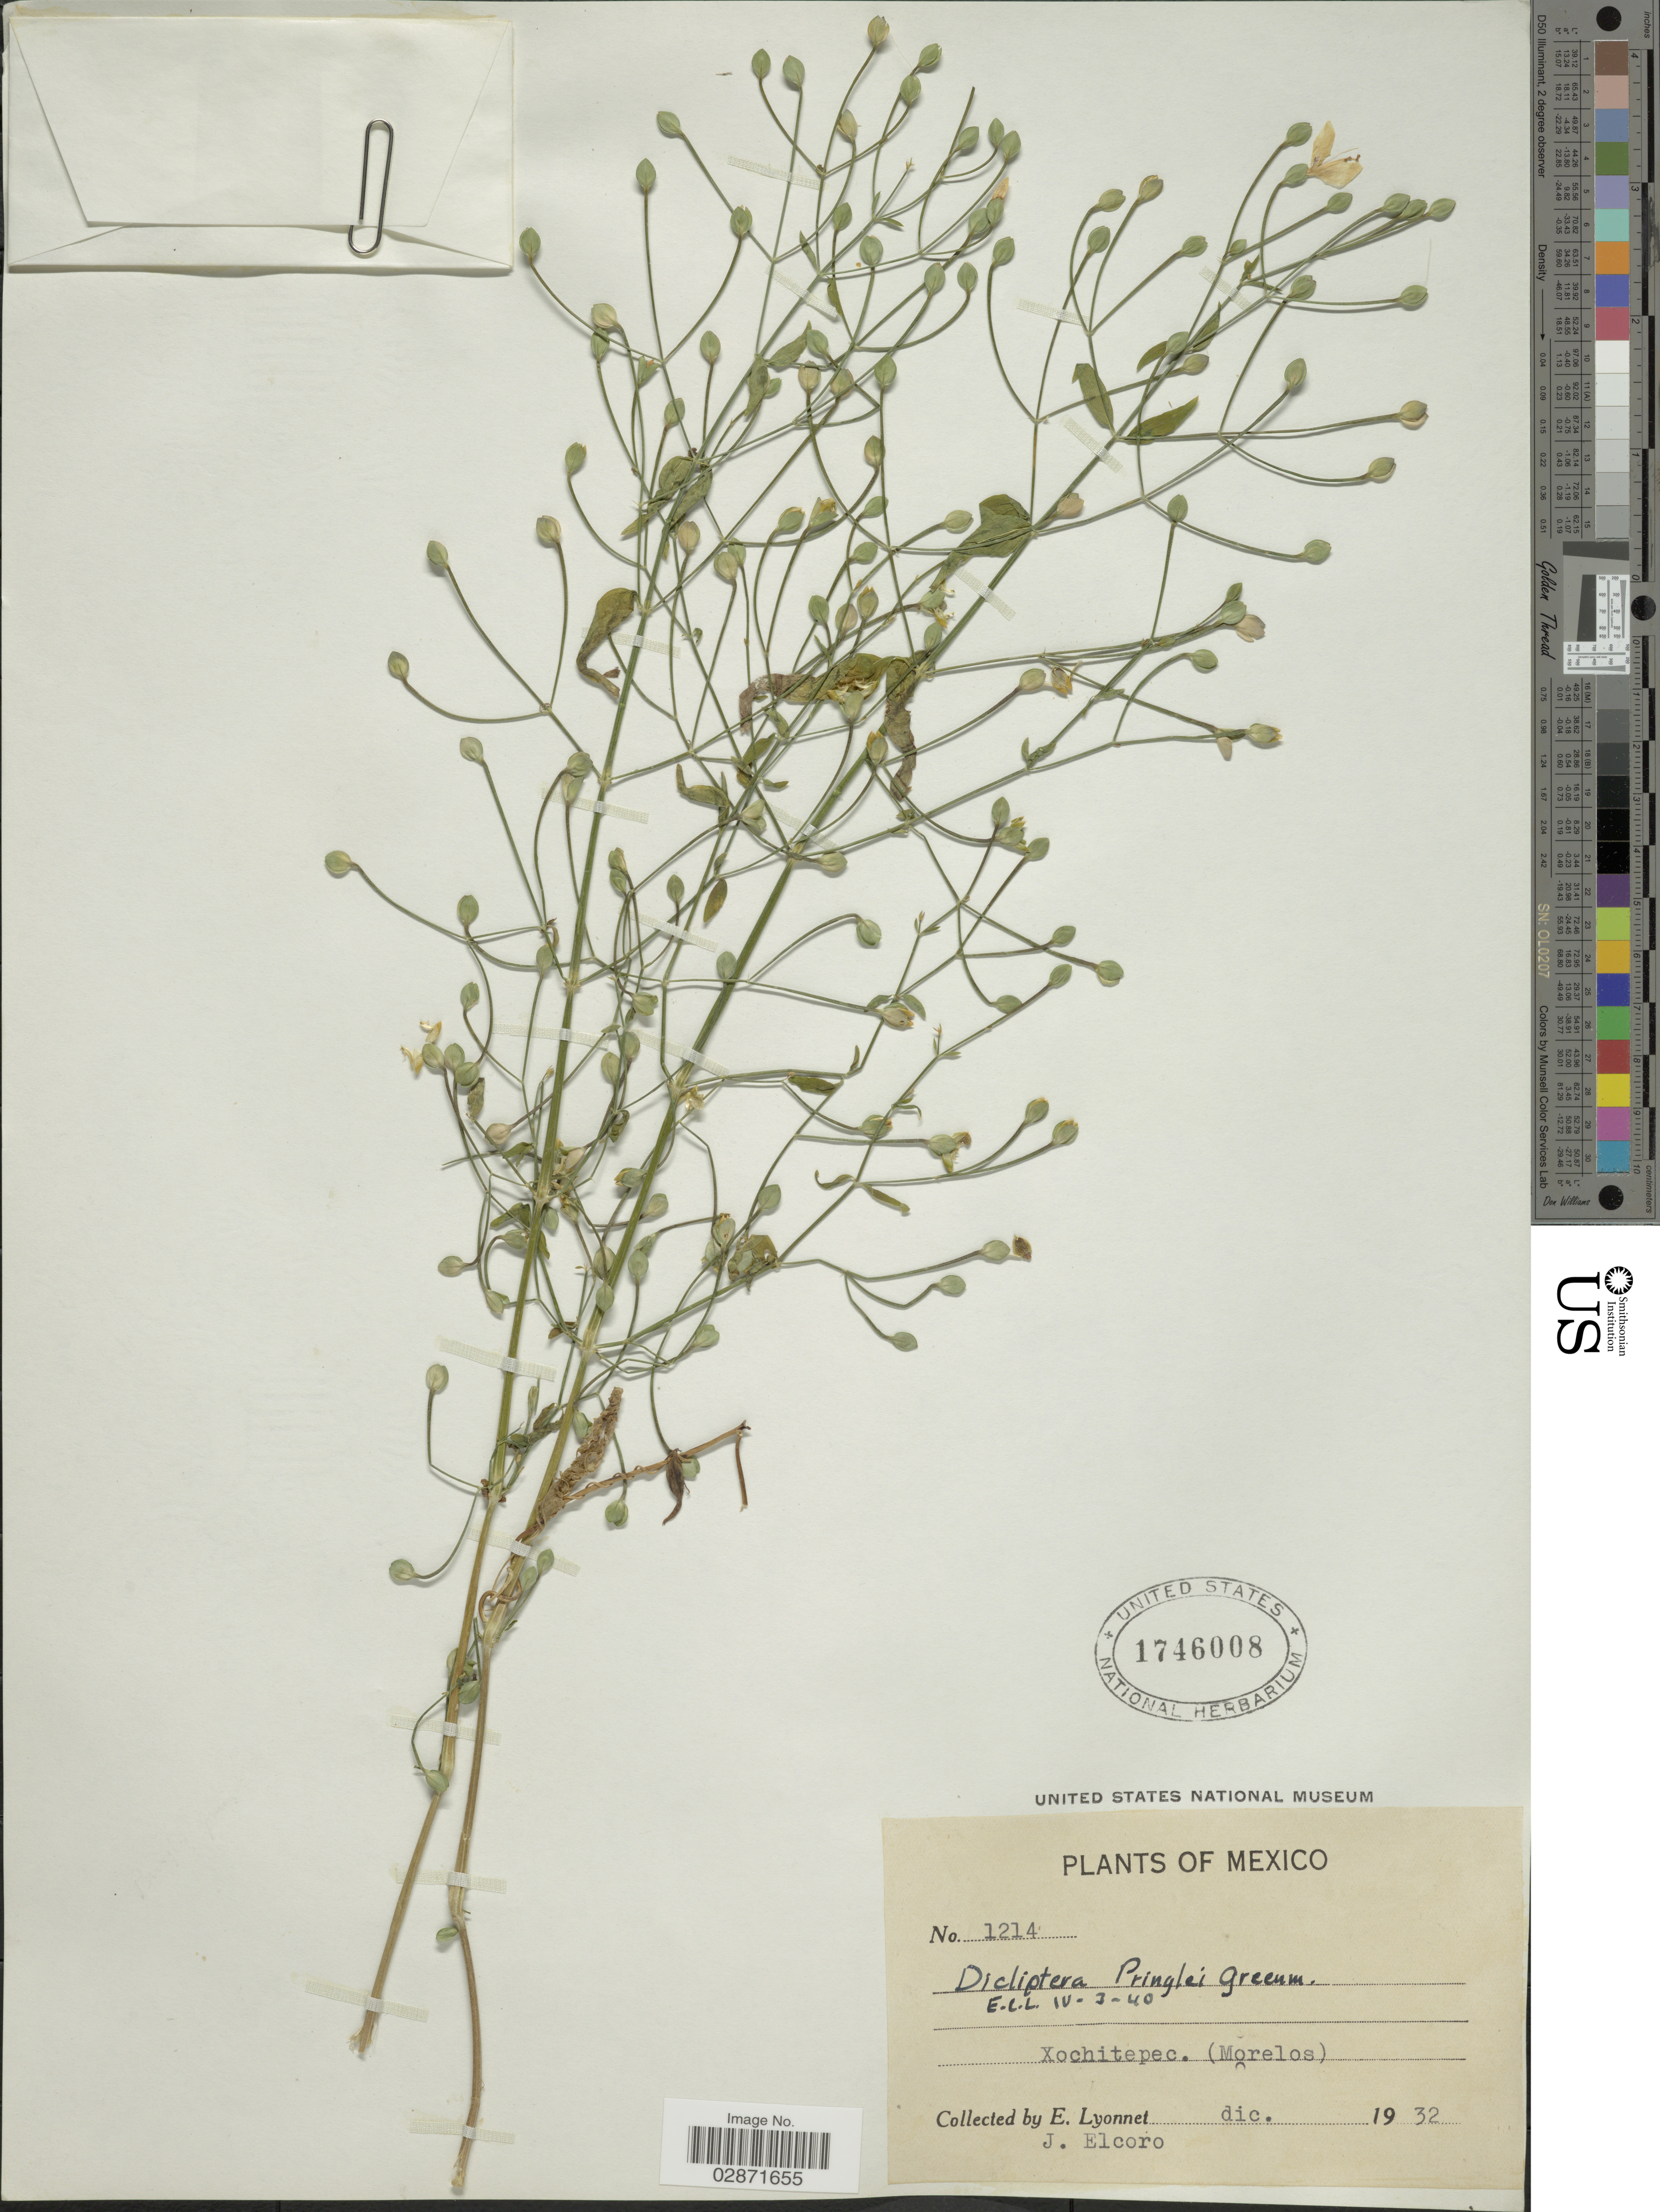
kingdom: Plantae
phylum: Tracheophyta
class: Magnoliopsida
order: Lamiales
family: Acanthaceae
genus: Dicliptera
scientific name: Dicliptera thlaspioides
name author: Nees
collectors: E. Lyonnet & J. Elcoro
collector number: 1214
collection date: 1932-12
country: Mexico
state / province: Morelos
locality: Xochitepec (Morelos).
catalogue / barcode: US 1746008